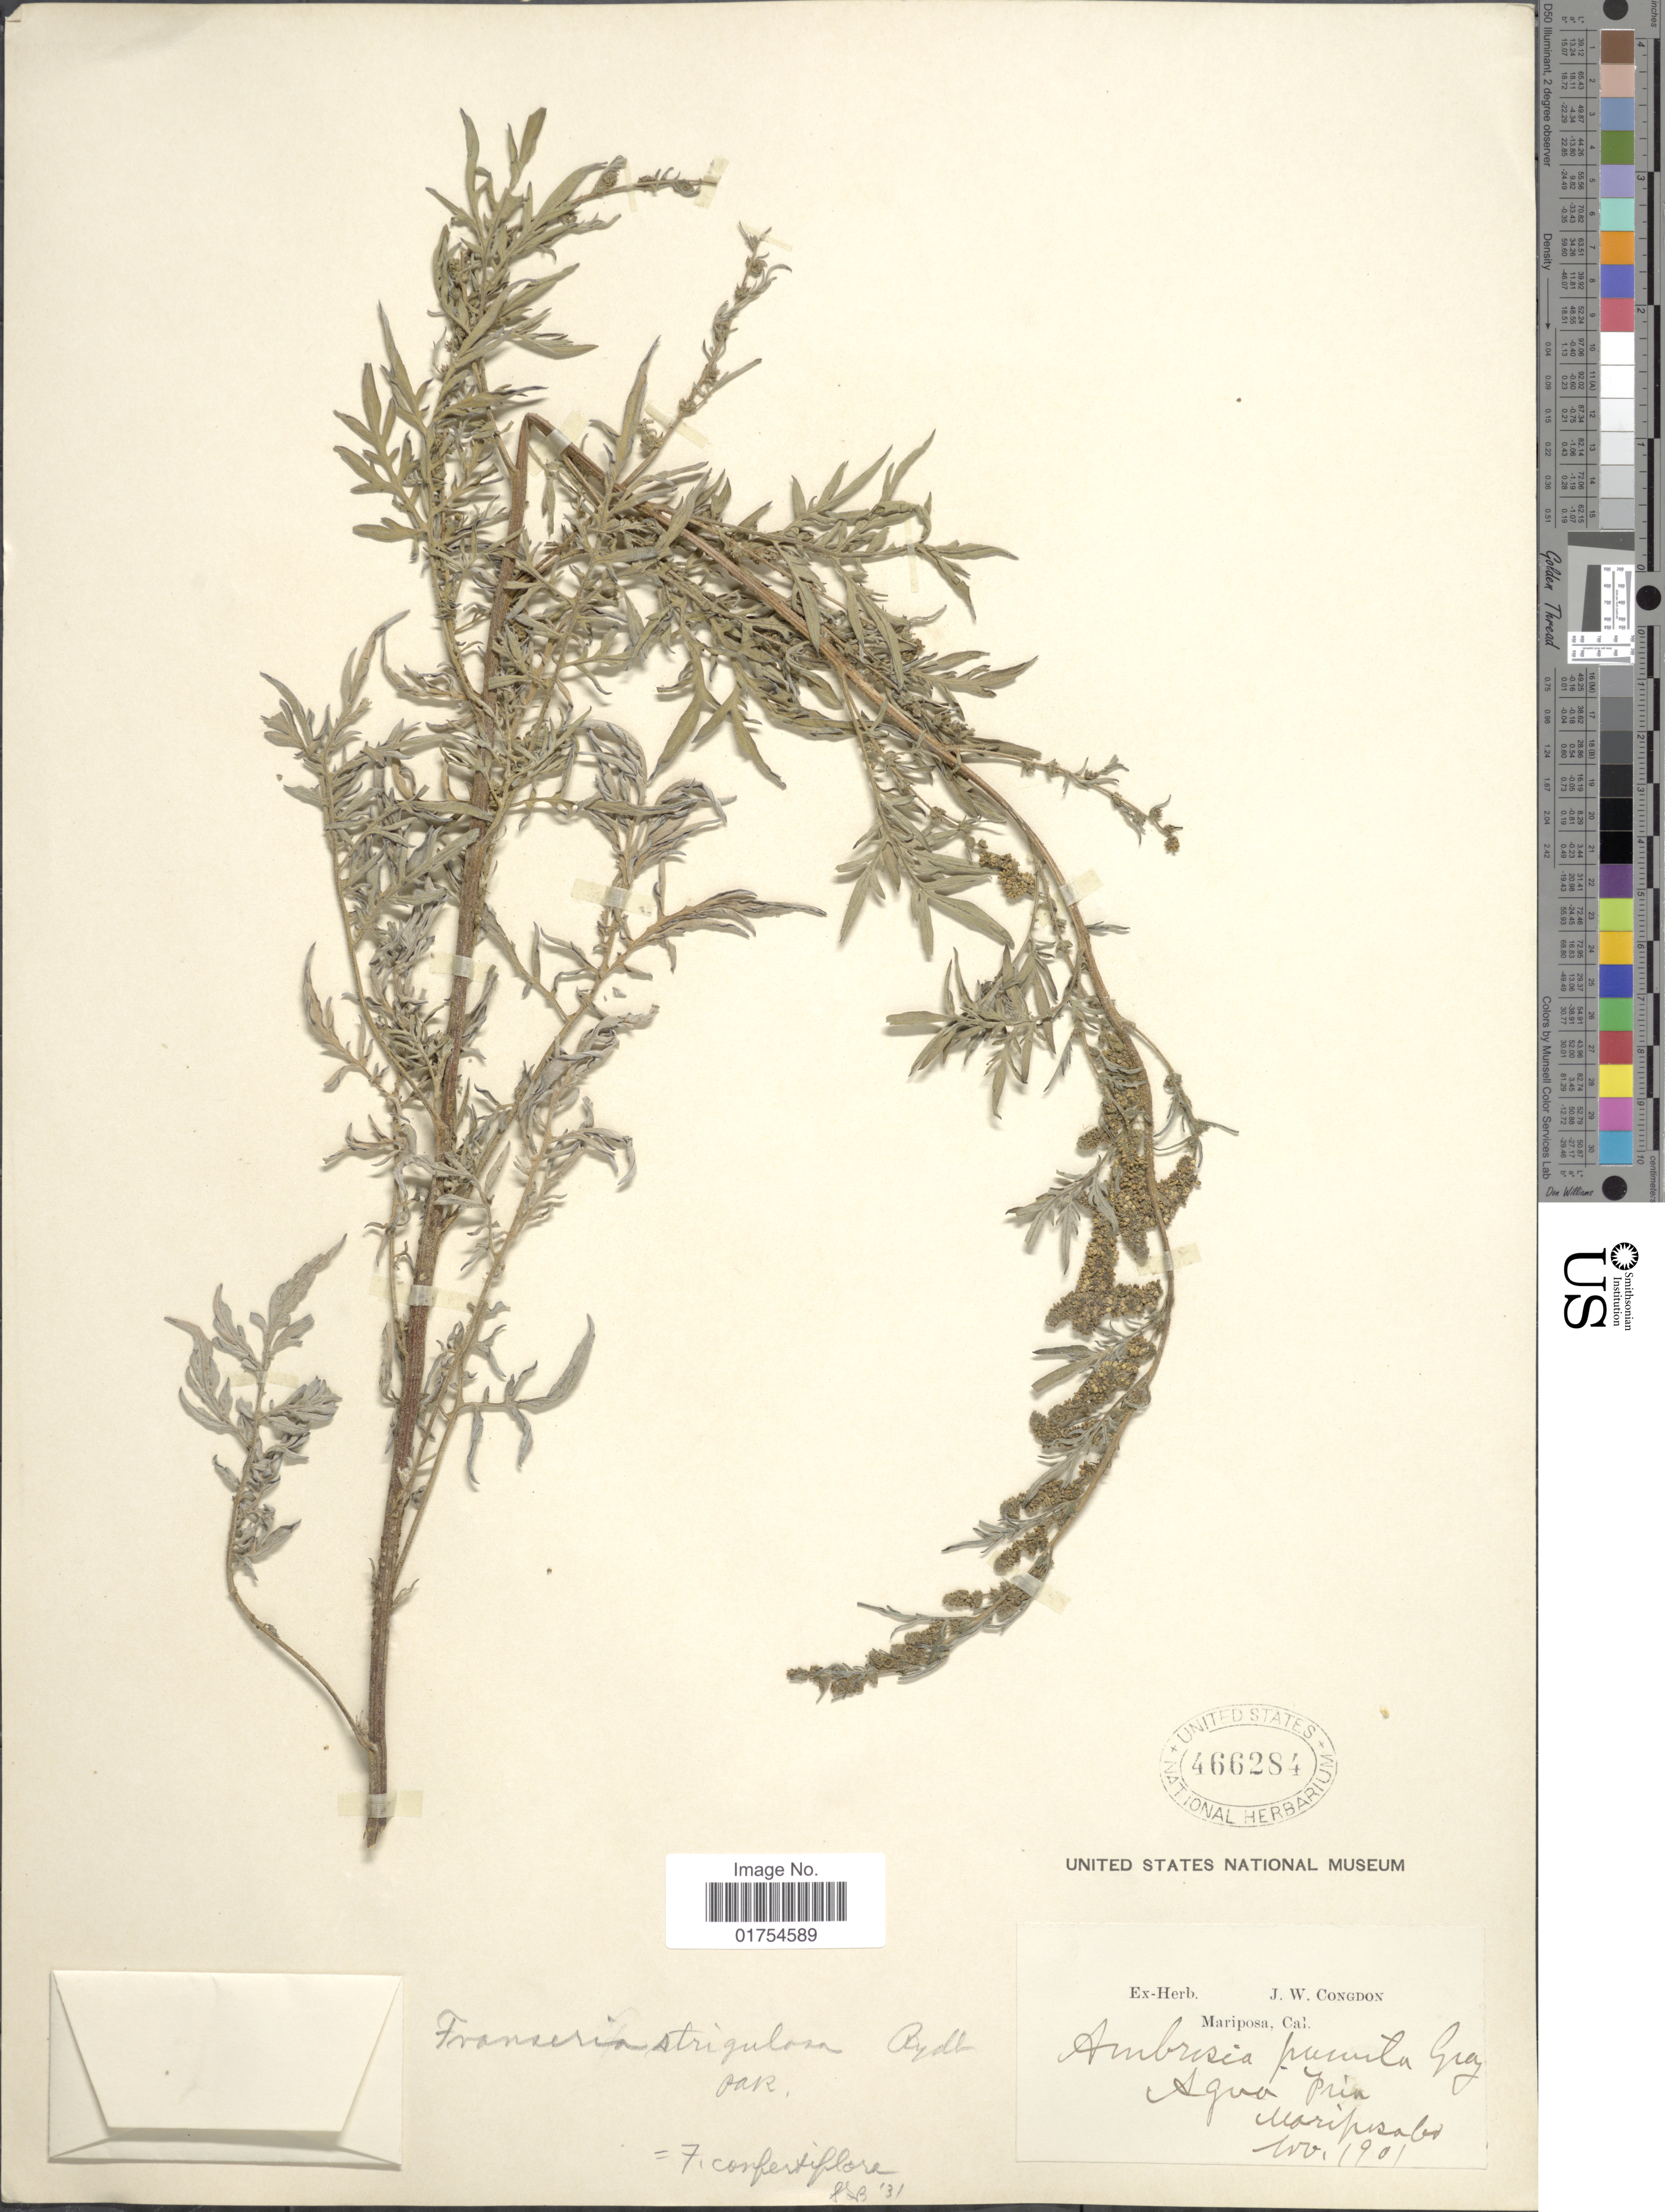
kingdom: Plantae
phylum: Tracheophyta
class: Magnoliopsida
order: Asterales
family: Asteraceae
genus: Franseria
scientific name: Franseria confertiflora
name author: (DC.) Rydb.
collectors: ex herb. J. W. Congdon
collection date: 1901-11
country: United States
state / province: California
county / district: Mariposa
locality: Mariposa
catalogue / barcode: US 466284